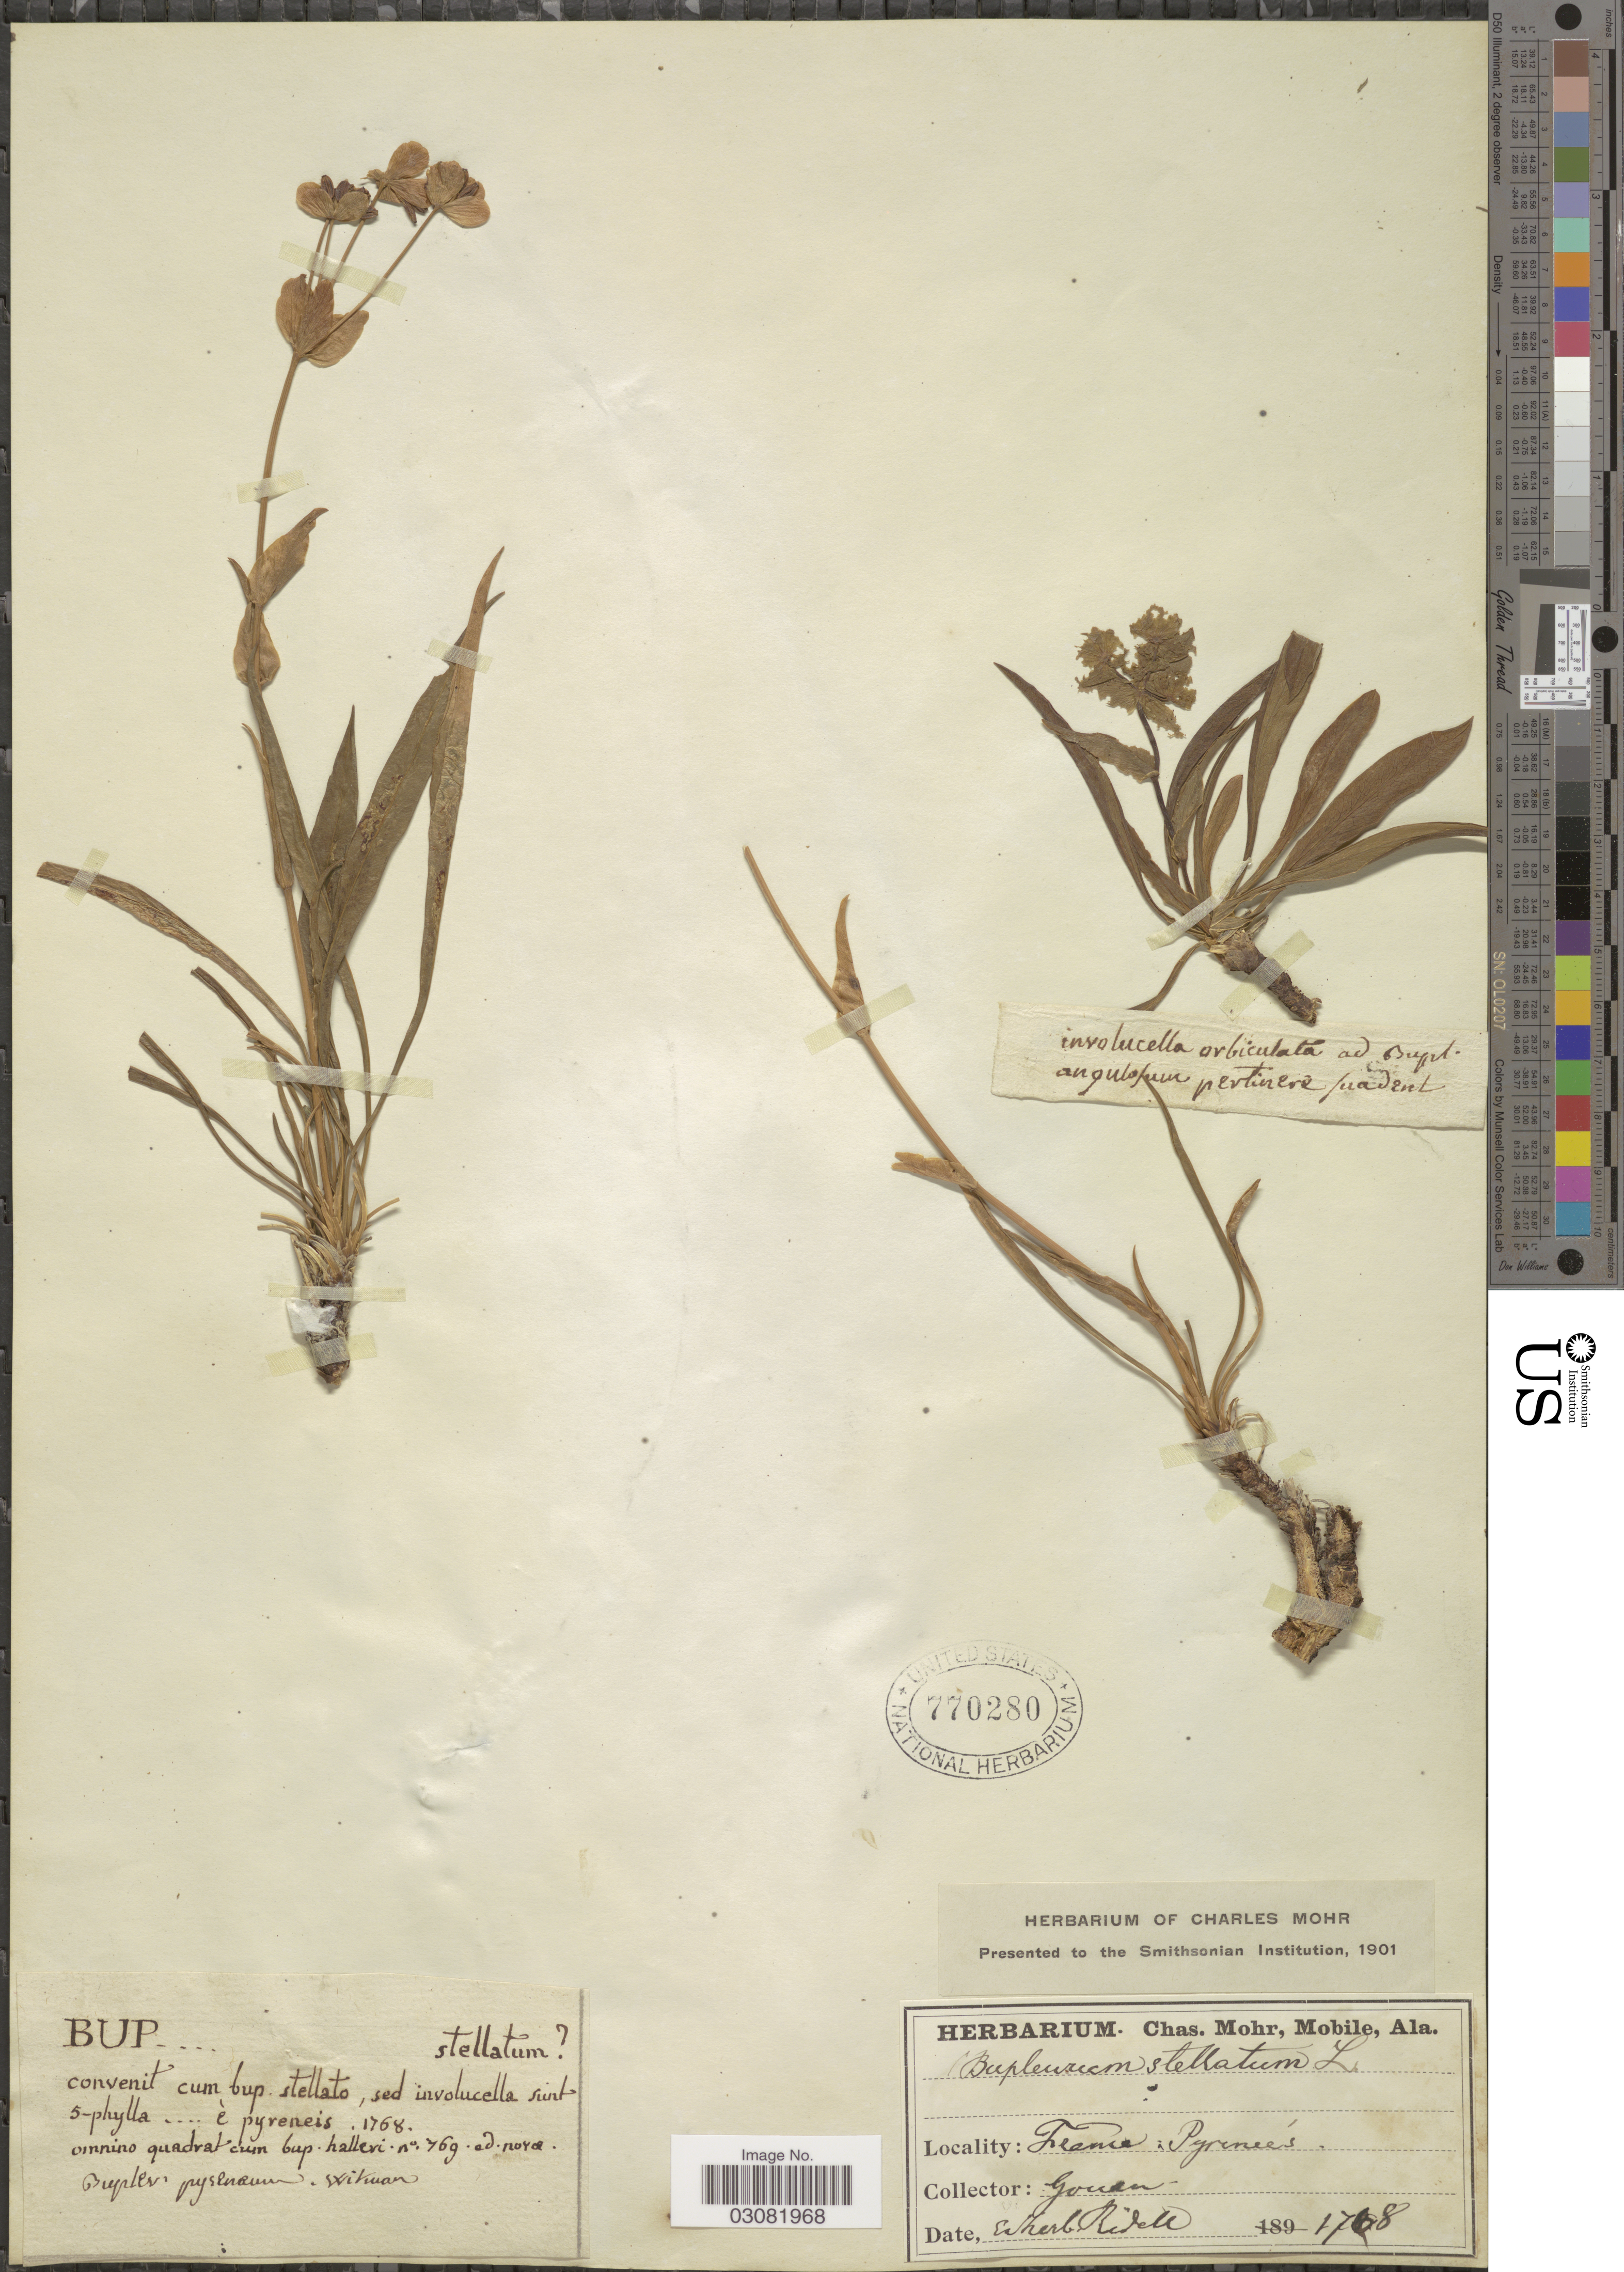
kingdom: Plantae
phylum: Tracheophyta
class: Magnoliopsida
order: Apiales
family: Apiaceae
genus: Bupleurum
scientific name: Bupleurum stellatum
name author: L.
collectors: -. Gouan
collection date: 1768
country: France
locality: Pyrenées.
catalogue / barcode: US 770280